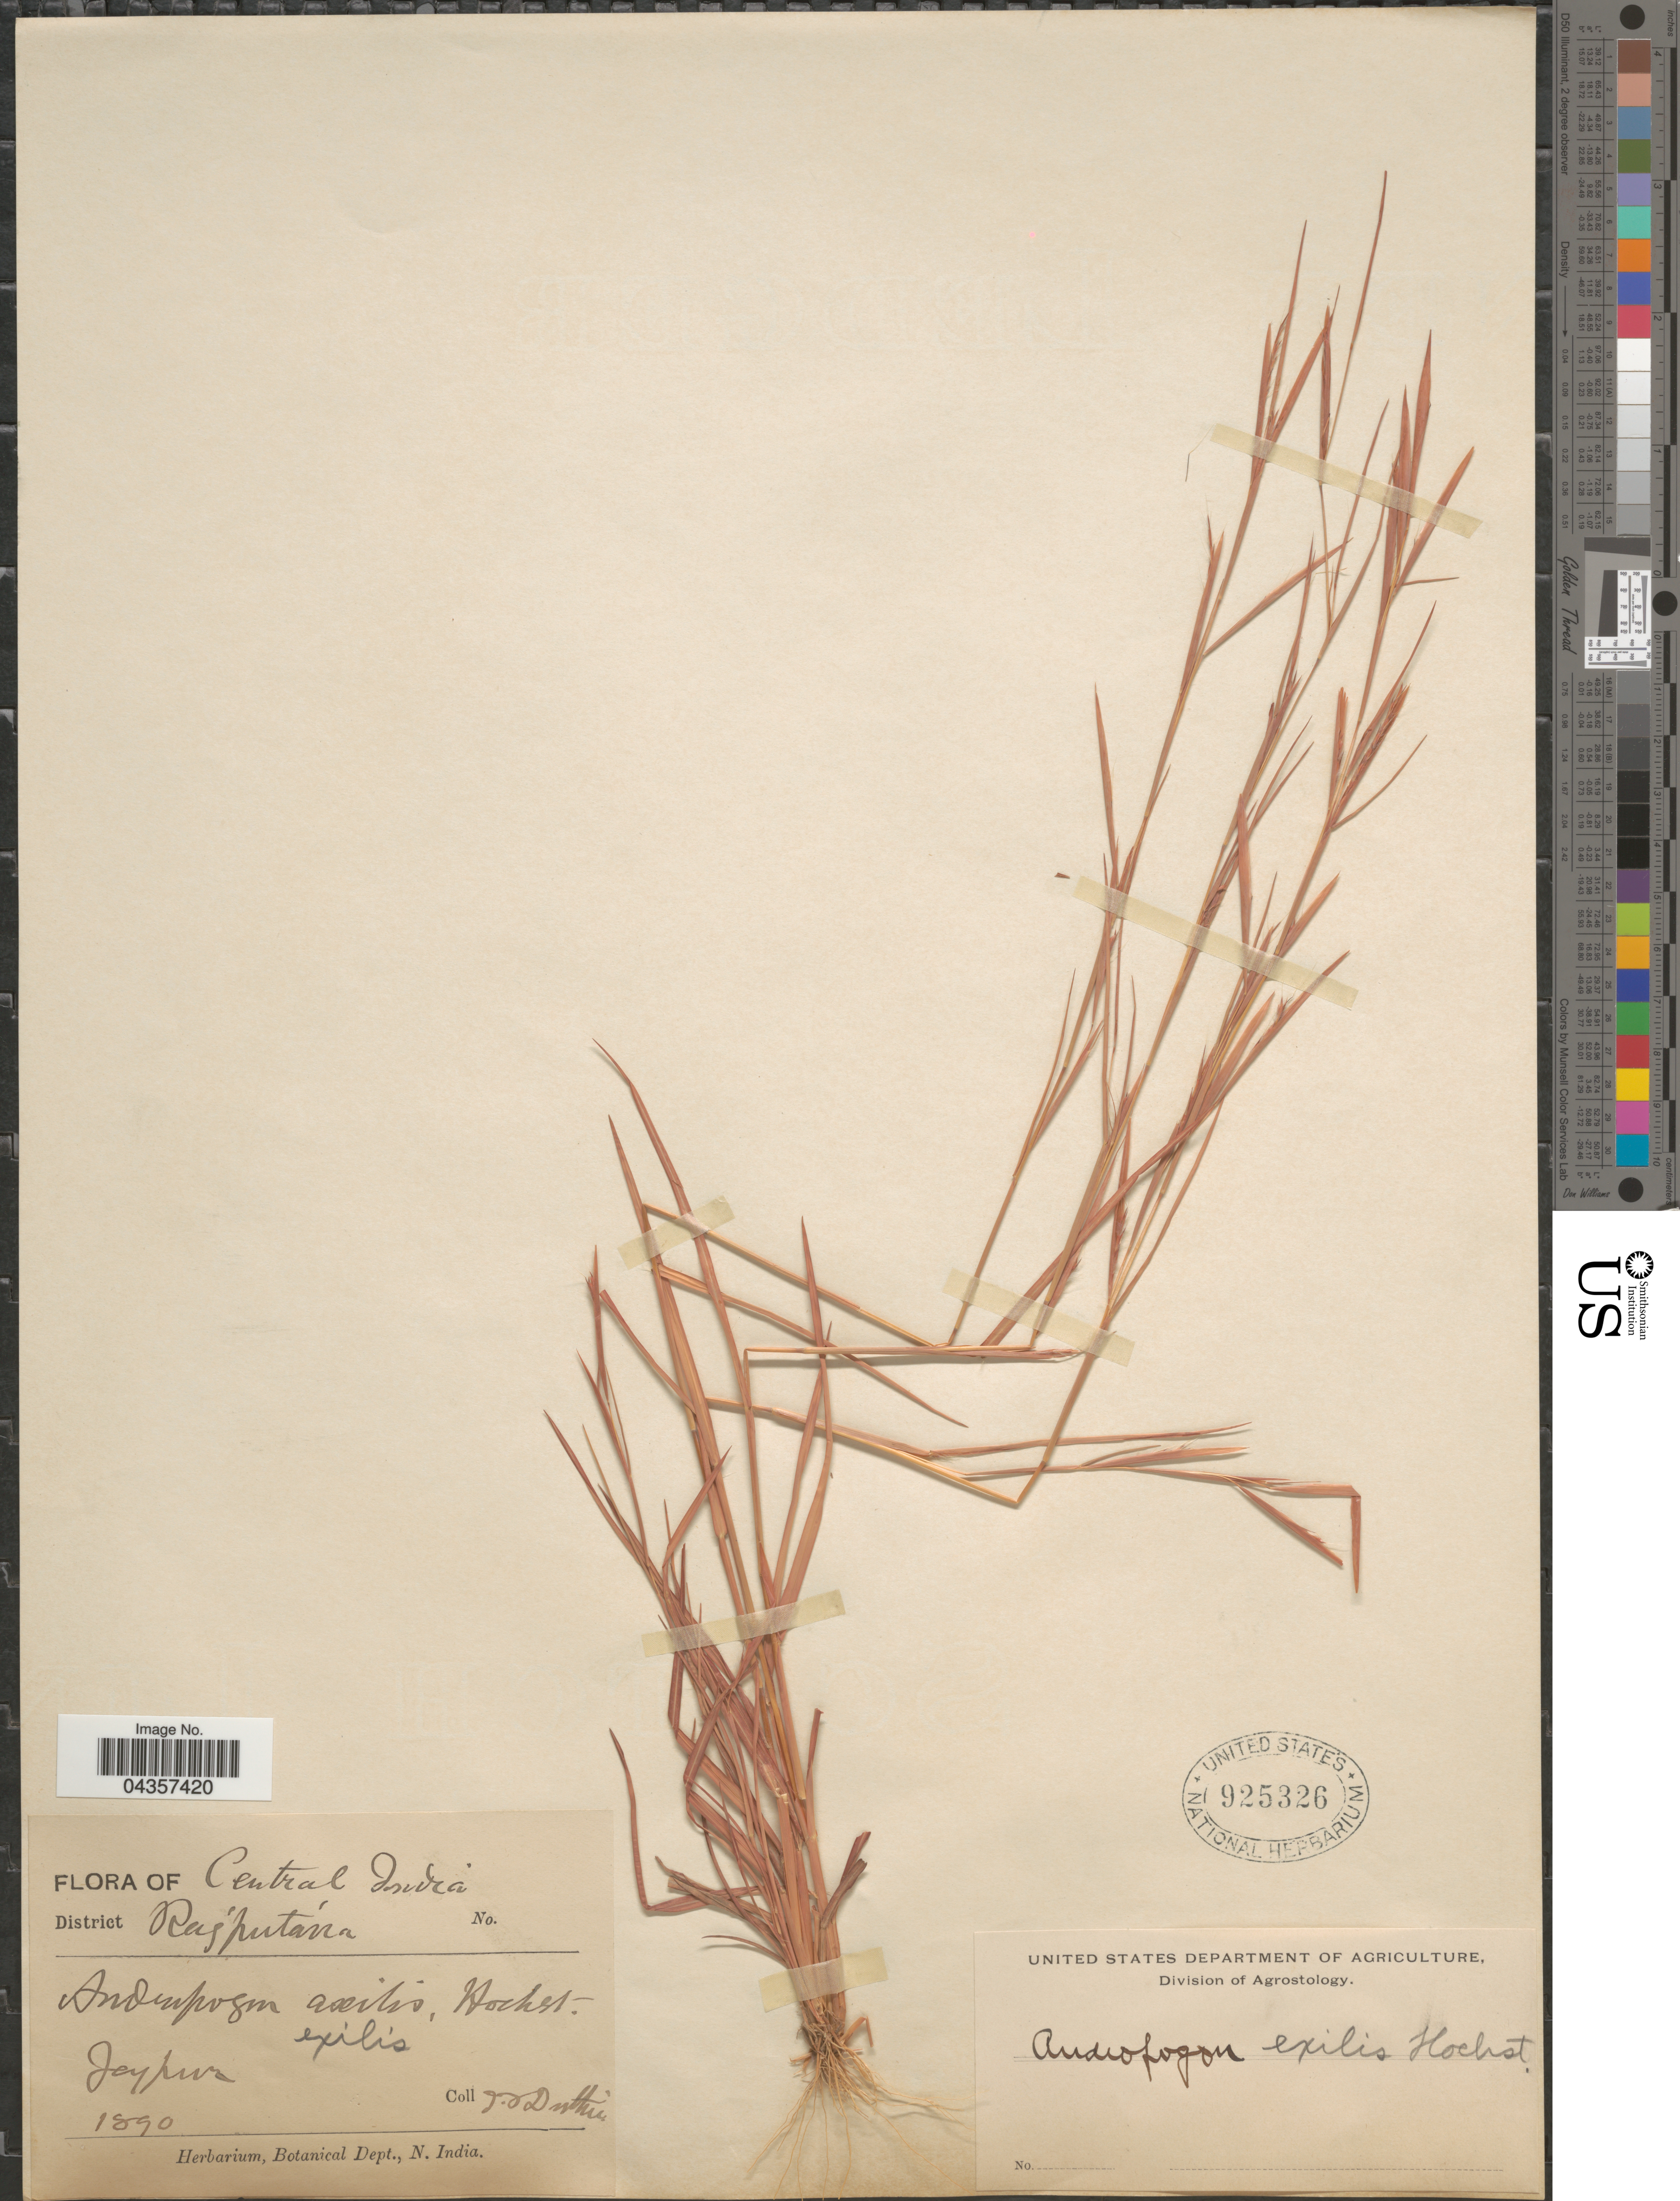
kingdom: Plantae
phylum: Tracheophyta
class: Liliopsida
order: Poales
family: Poaceae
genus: Schizachyrium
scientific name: Schizachyrium exile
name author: (Hochst.) Pilg.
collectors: J. F. Duthie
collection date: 1890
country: India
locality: Central India. District Rujputána. Jaypura.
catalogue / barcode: US 925326